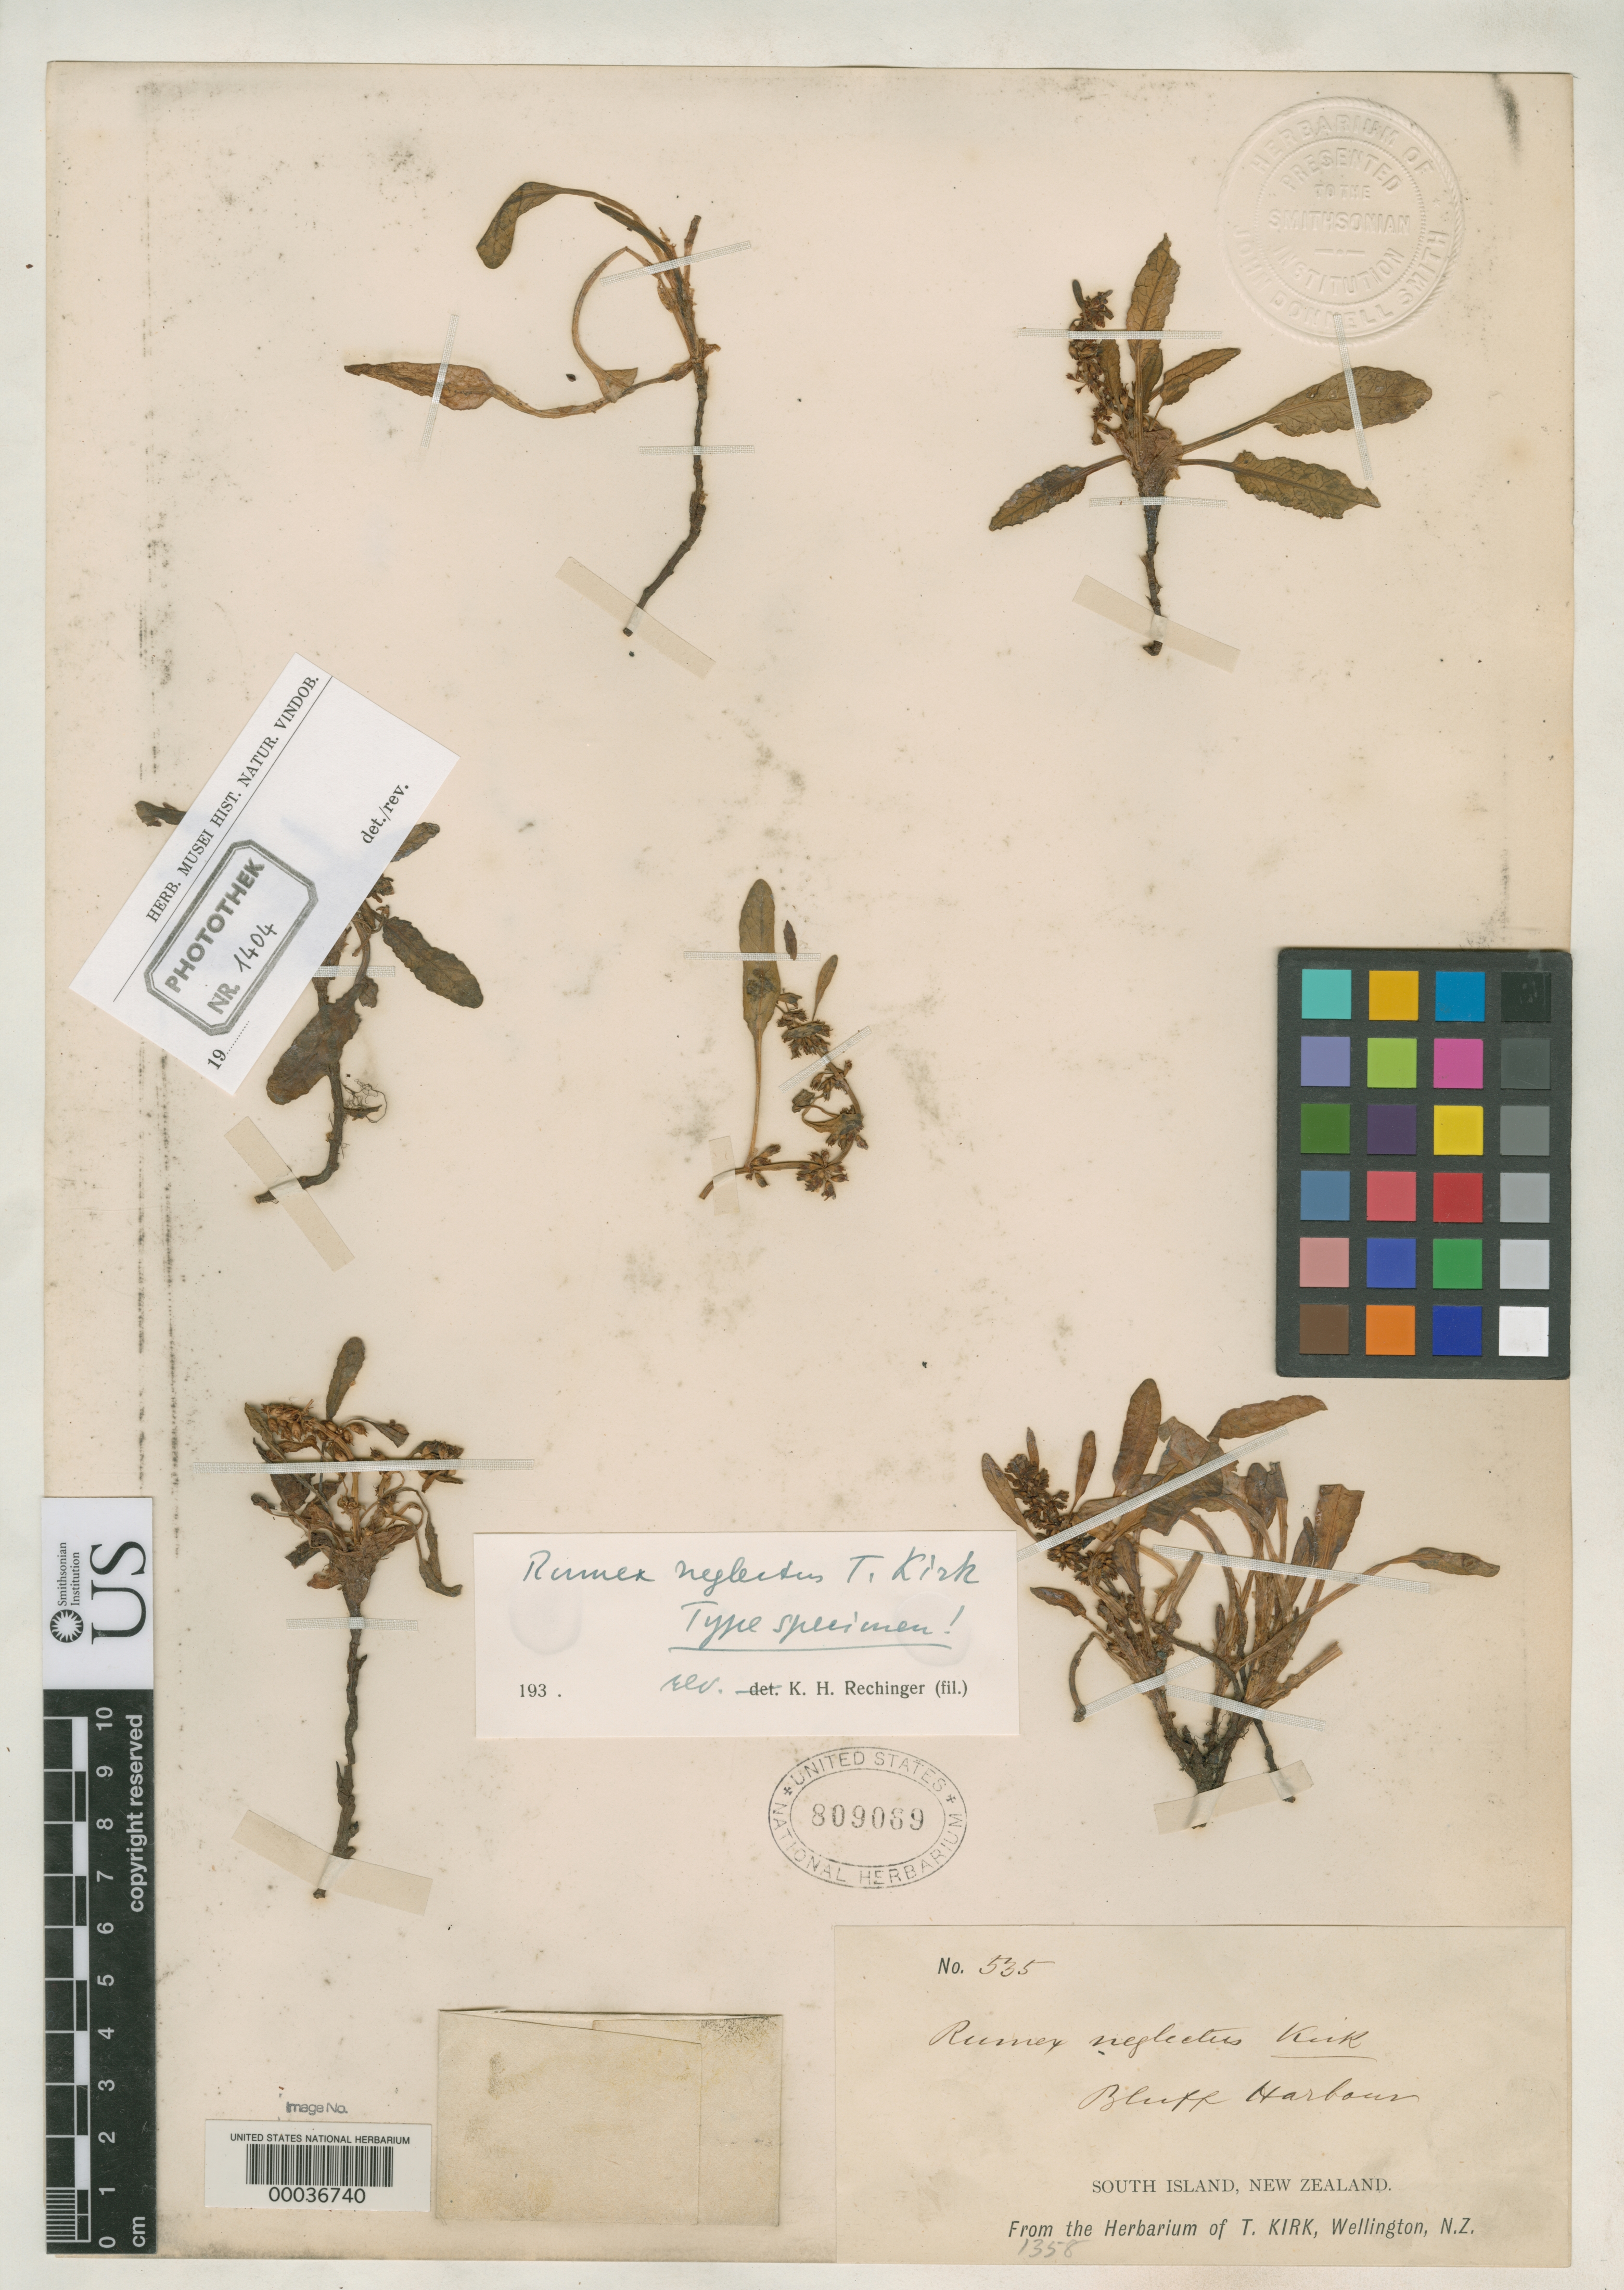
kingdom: Plantae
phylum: Tracheophyta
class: Magnoliopsida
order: Caryophyllales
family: Polygonaceae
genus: Rumex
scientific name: Rumex neglectus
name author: Kirk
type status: Type Collection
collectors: J. Buchanan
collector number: Herb. Kirk 535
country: New Zealand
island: South Island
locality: Bluff Harbour.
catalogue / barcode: US 809069